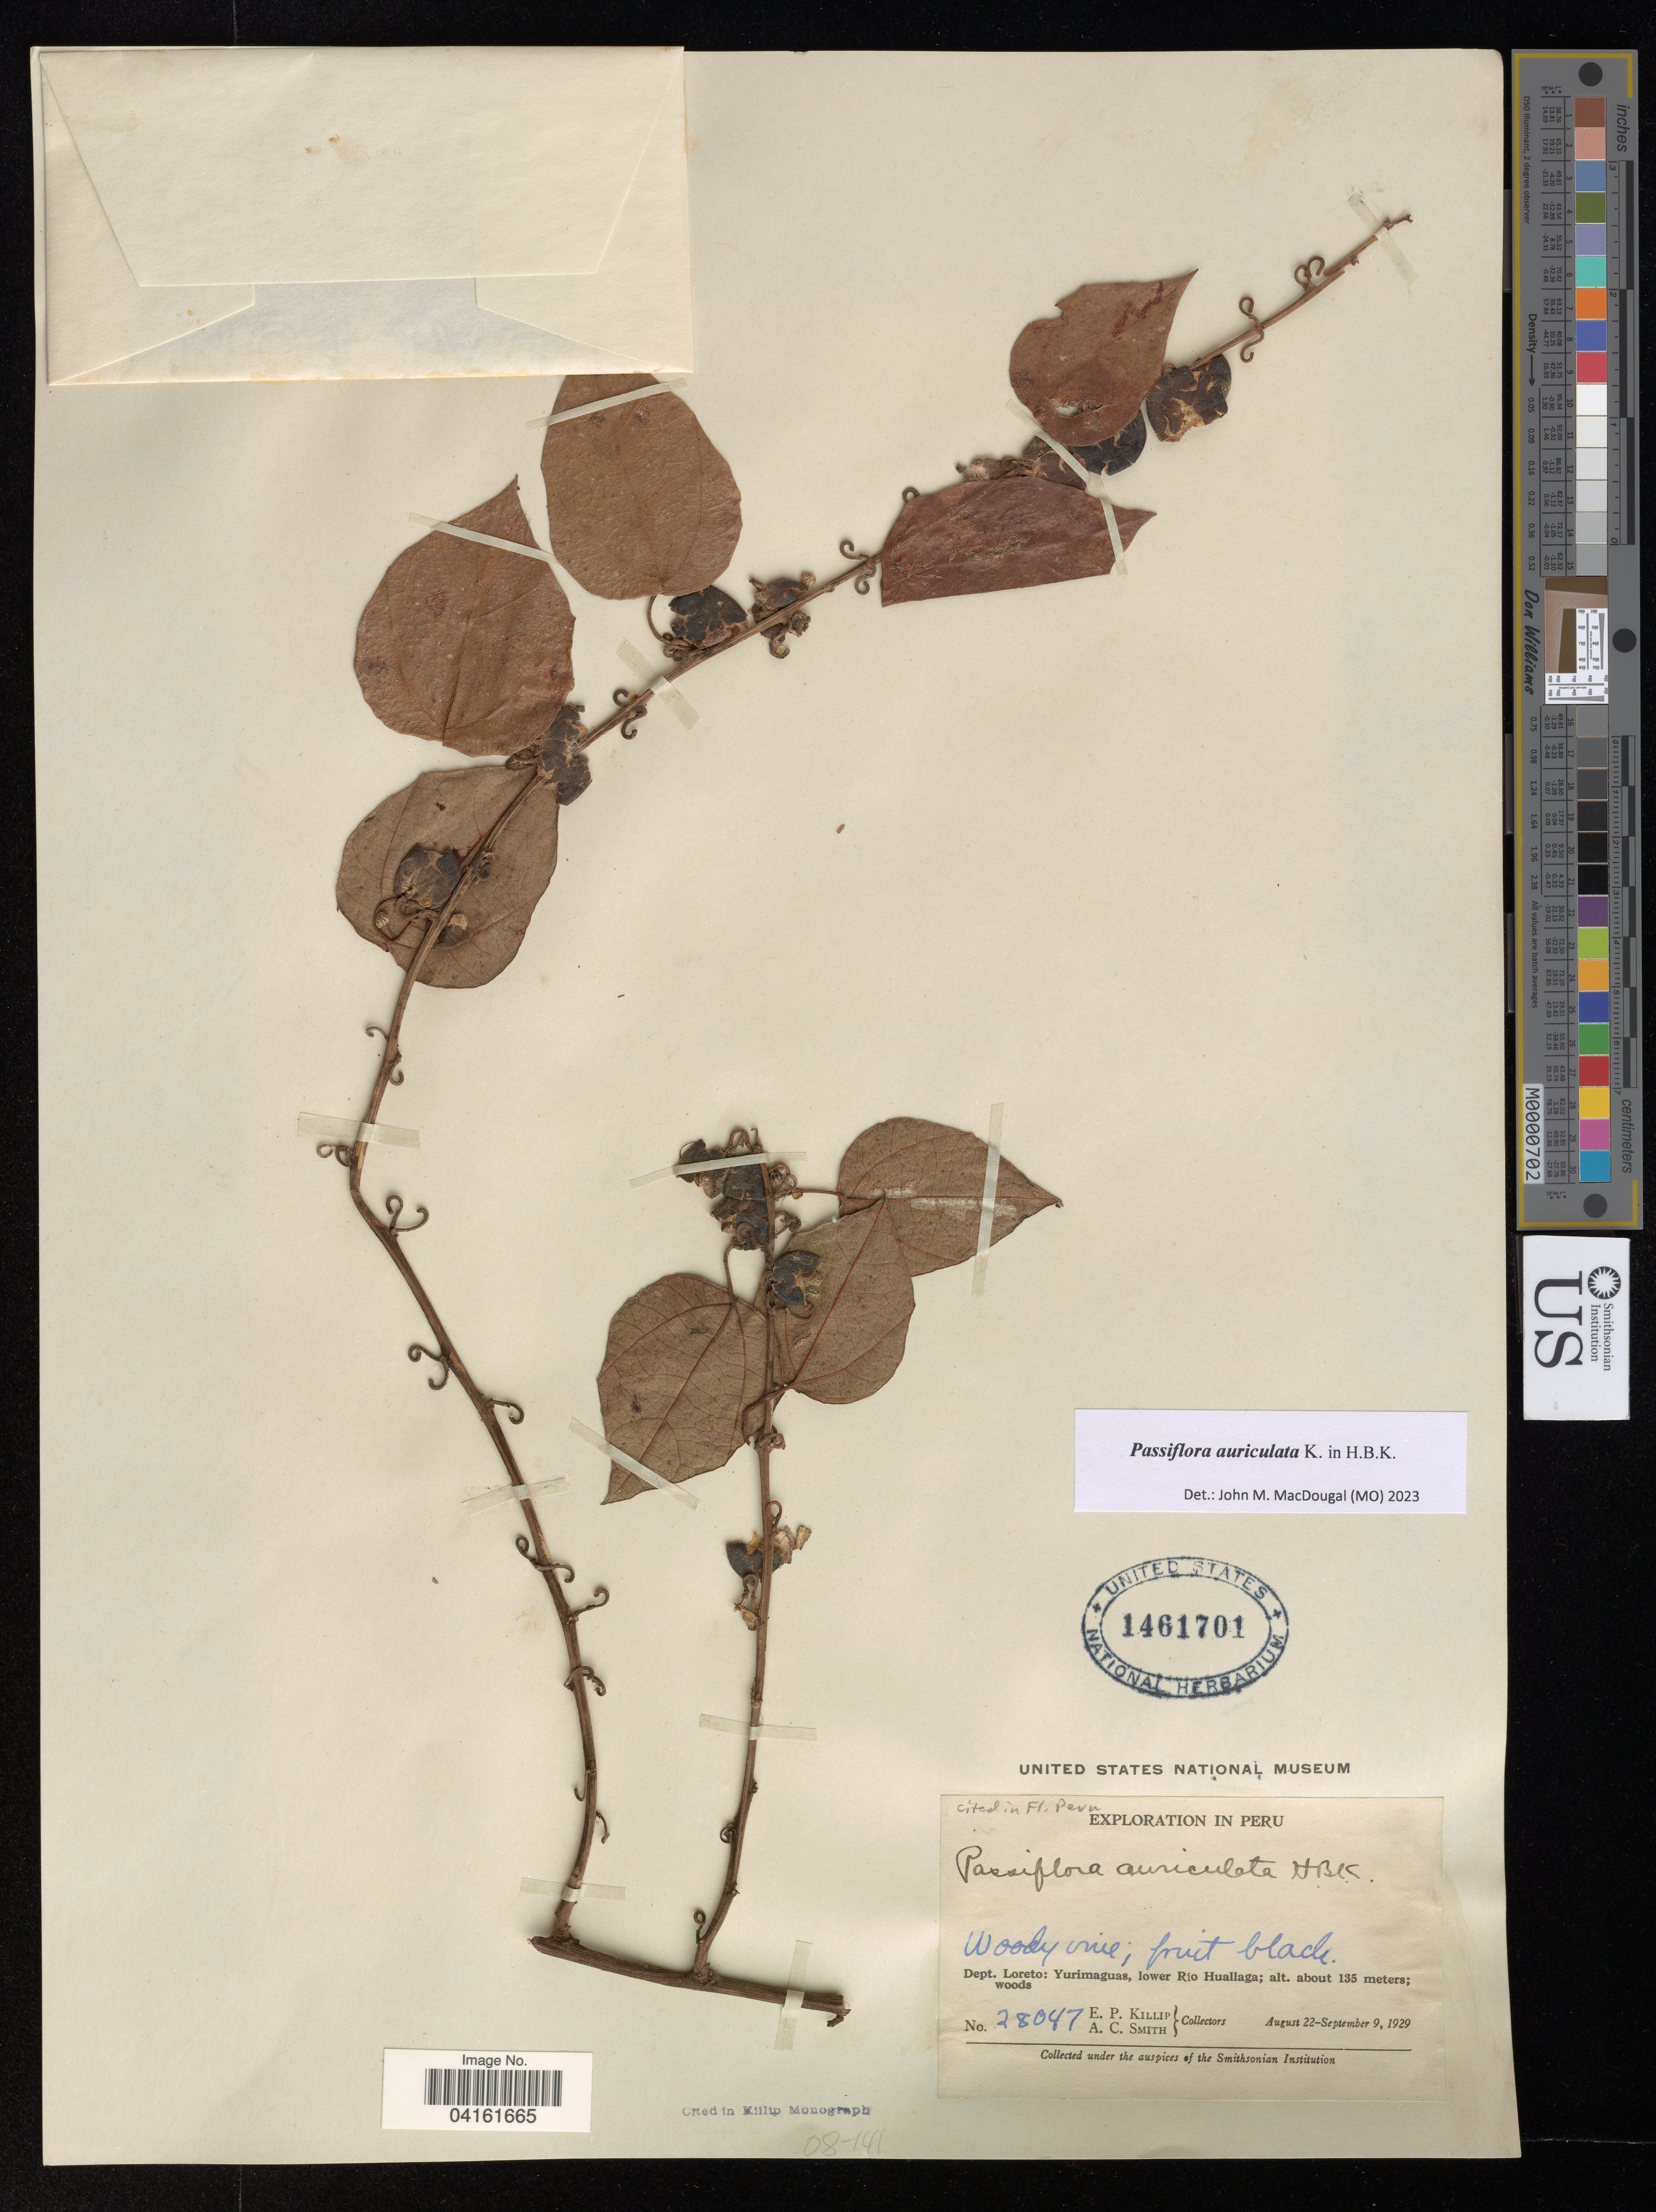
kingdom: Plantae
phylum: Tracheophyta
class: Magnoliopsida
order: Malpighiales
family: Passifloraceae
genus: Passiflora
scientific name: Passiflora auriculata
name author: Kunth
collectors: E. P. Killip & A. C. Smith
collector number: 28047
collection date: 1929-08-22/1929-09-09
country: Peru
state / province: Loreto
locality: Exploration in Peru. Dept. Loreto: Yurimaguas, lower Río Huallaga.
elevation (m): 135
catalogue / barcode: US 1461701